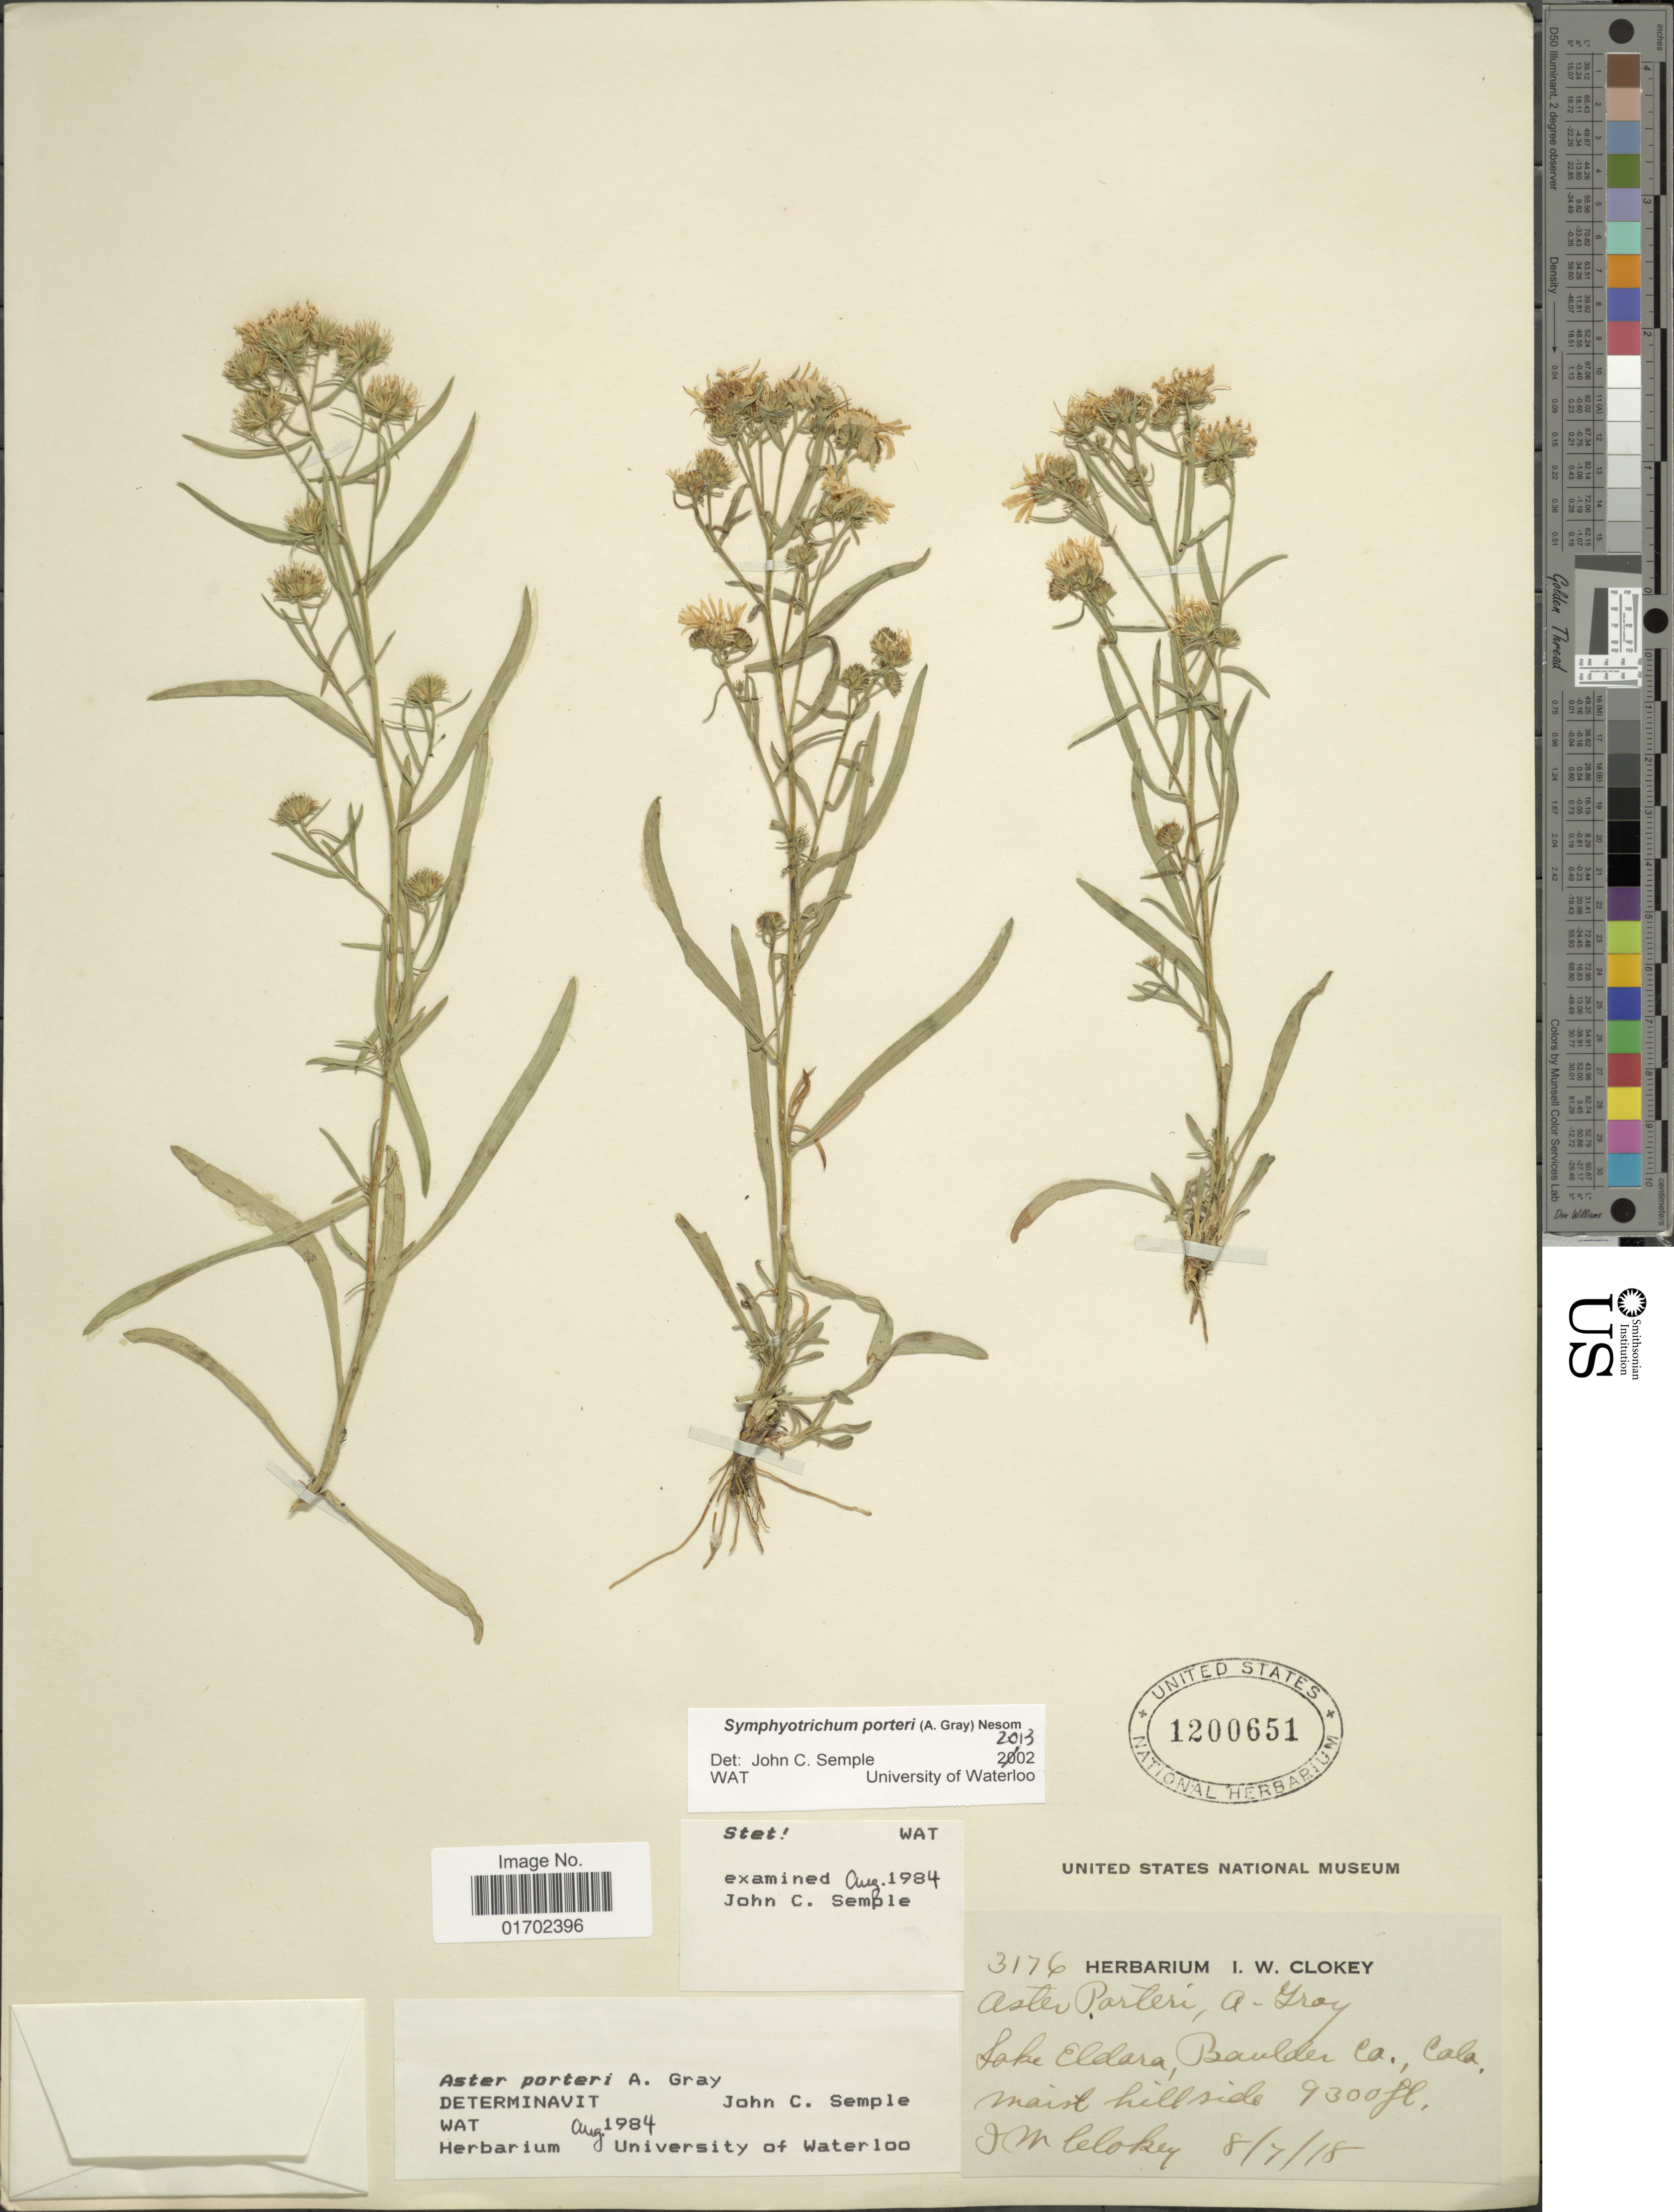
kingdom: Plantae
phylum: Tracheophyta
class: Magnoliopsida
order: Asterales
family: Asteraceae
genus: Symphyotrichum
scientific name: Symphyotrichum porteri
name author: (A. Gray) G.L. Nesom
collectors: I. W. Clokey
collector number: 3176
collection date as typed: Transcribed d/m/y: 7/8/18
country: United States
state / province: Colorado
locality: Lake Eldara, Baulder Co., Colo.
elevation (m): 2835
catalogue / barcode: US 1200651